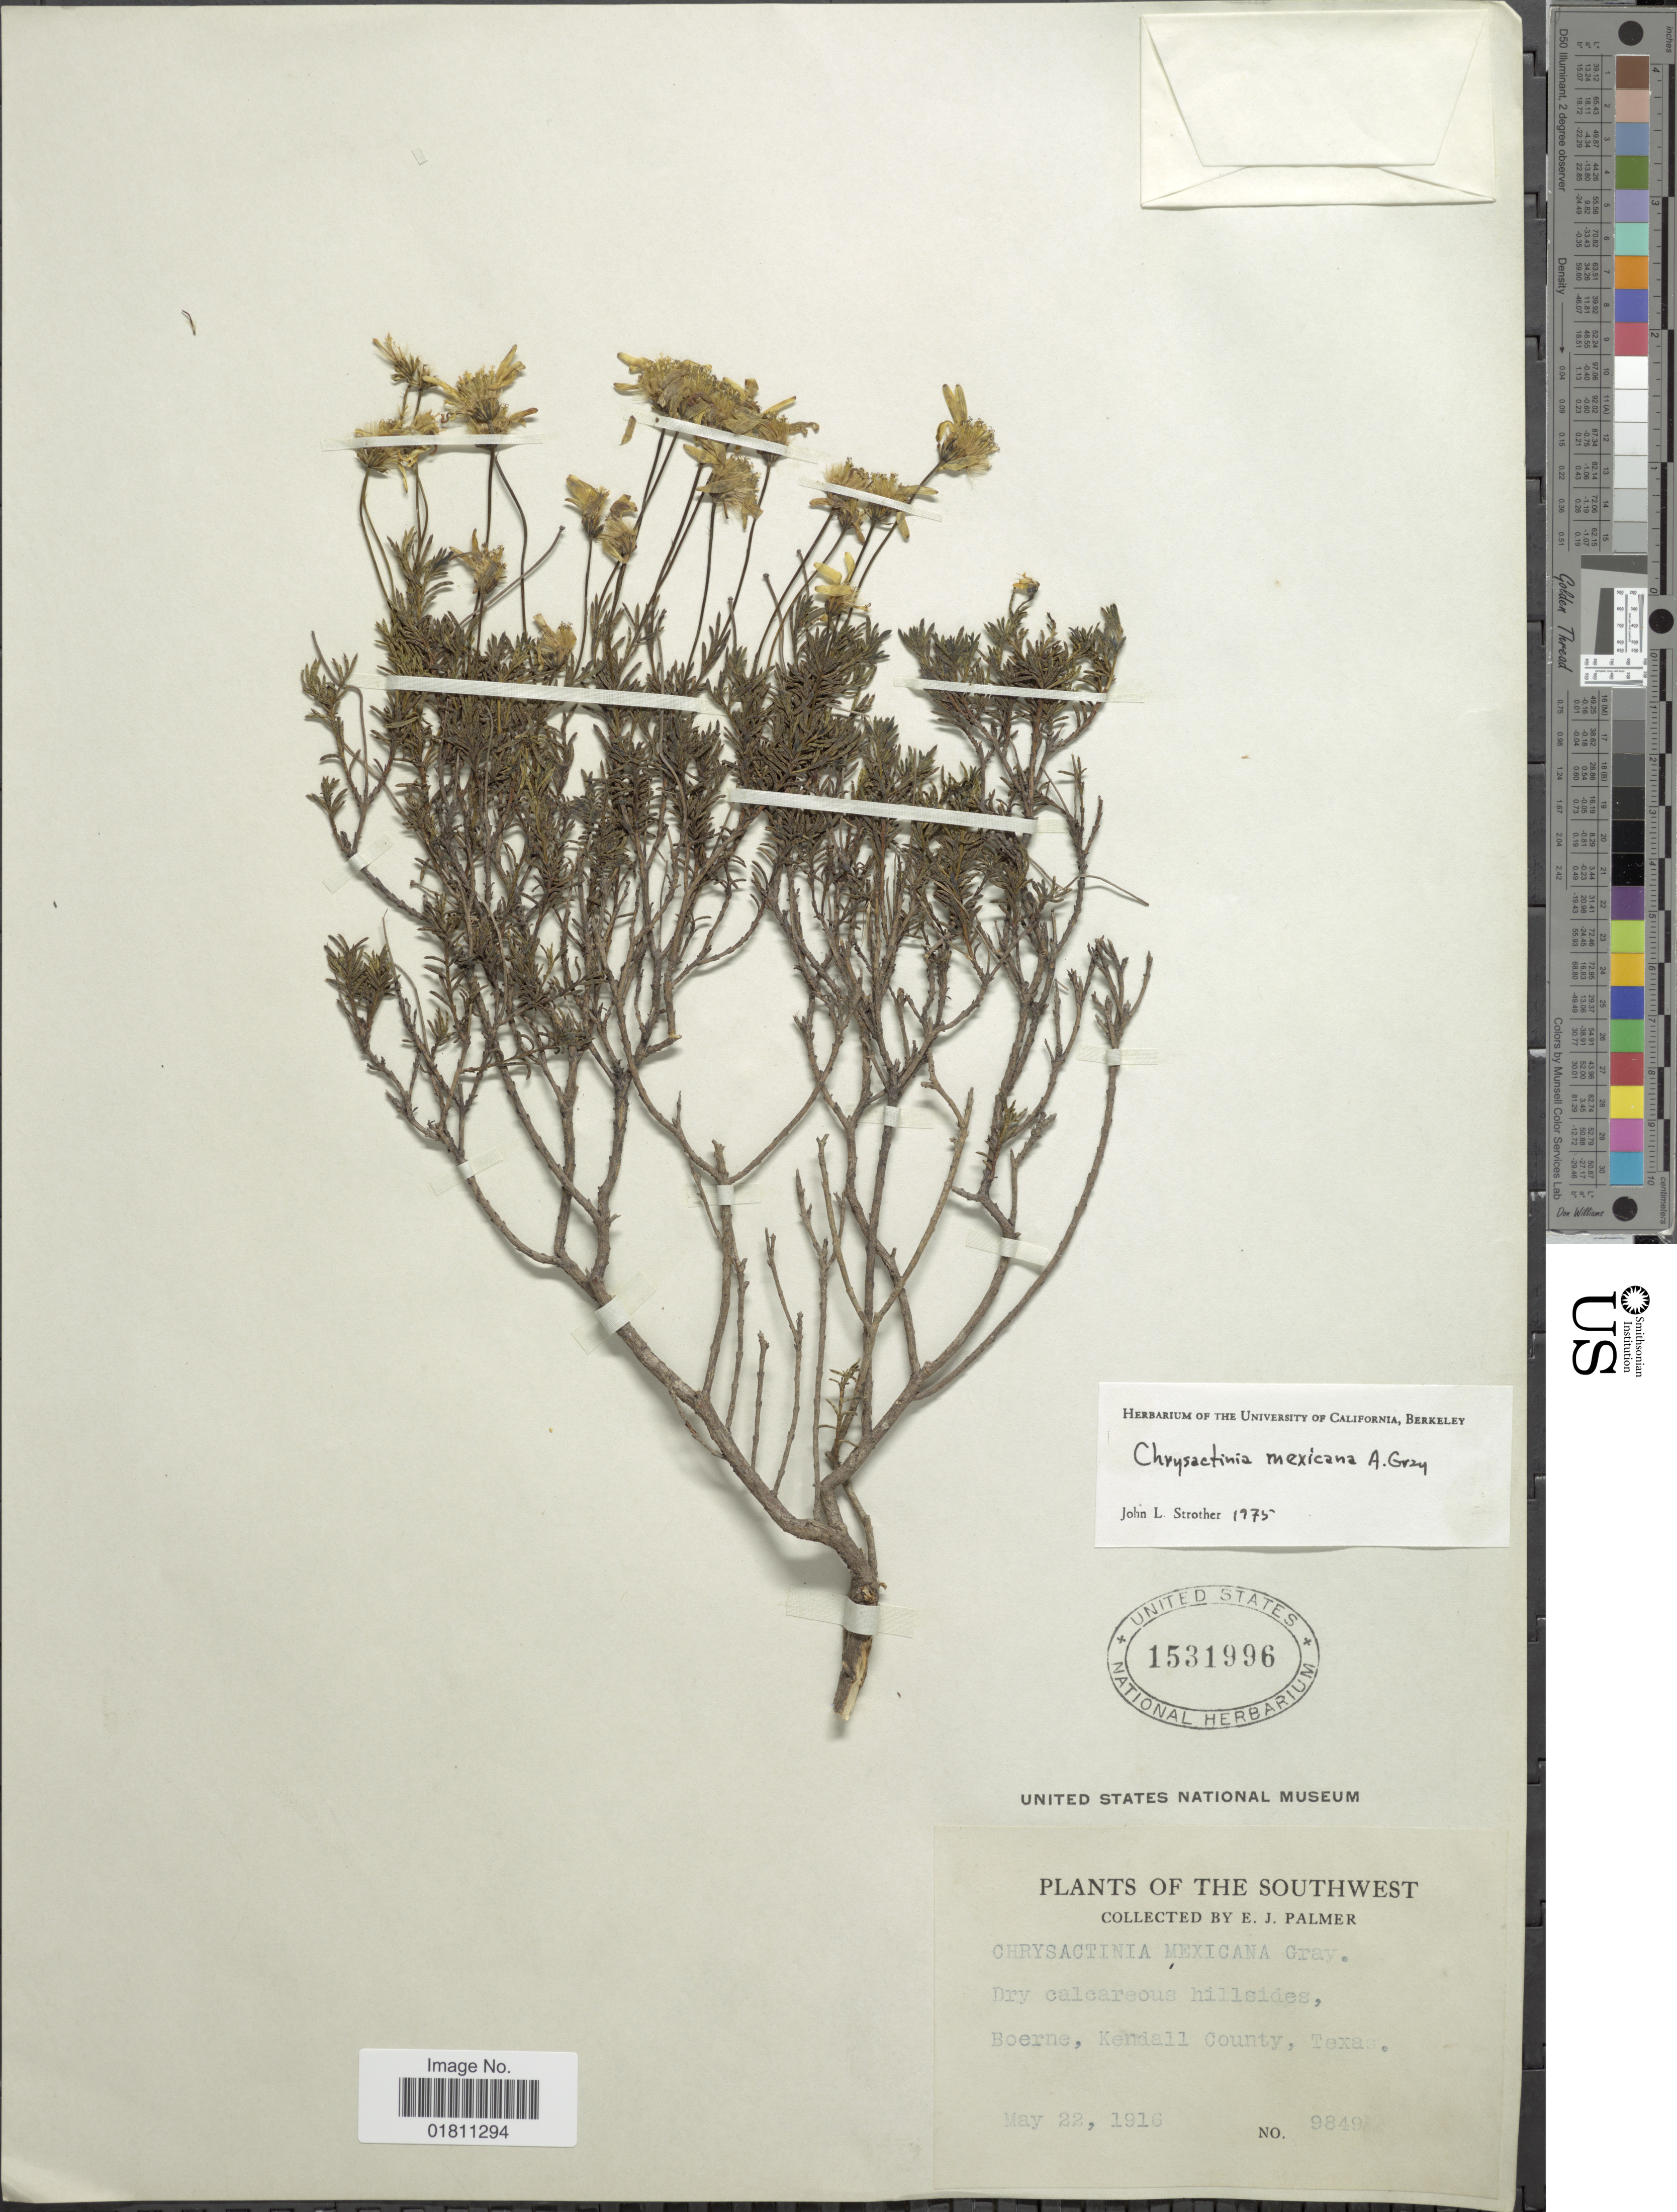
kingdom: Plantae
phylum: Tracheophyta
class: Magnoliopsida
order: Asterales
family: Asteraceae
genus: Chrysactinia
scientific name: Chrysactinia mexicana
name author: A. Gray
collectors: E. J. Palmer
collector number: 9849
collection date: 1916-05-22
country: United States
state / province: Texas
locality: Boerne, Kendall County. Southwest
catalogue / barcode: US 1531996